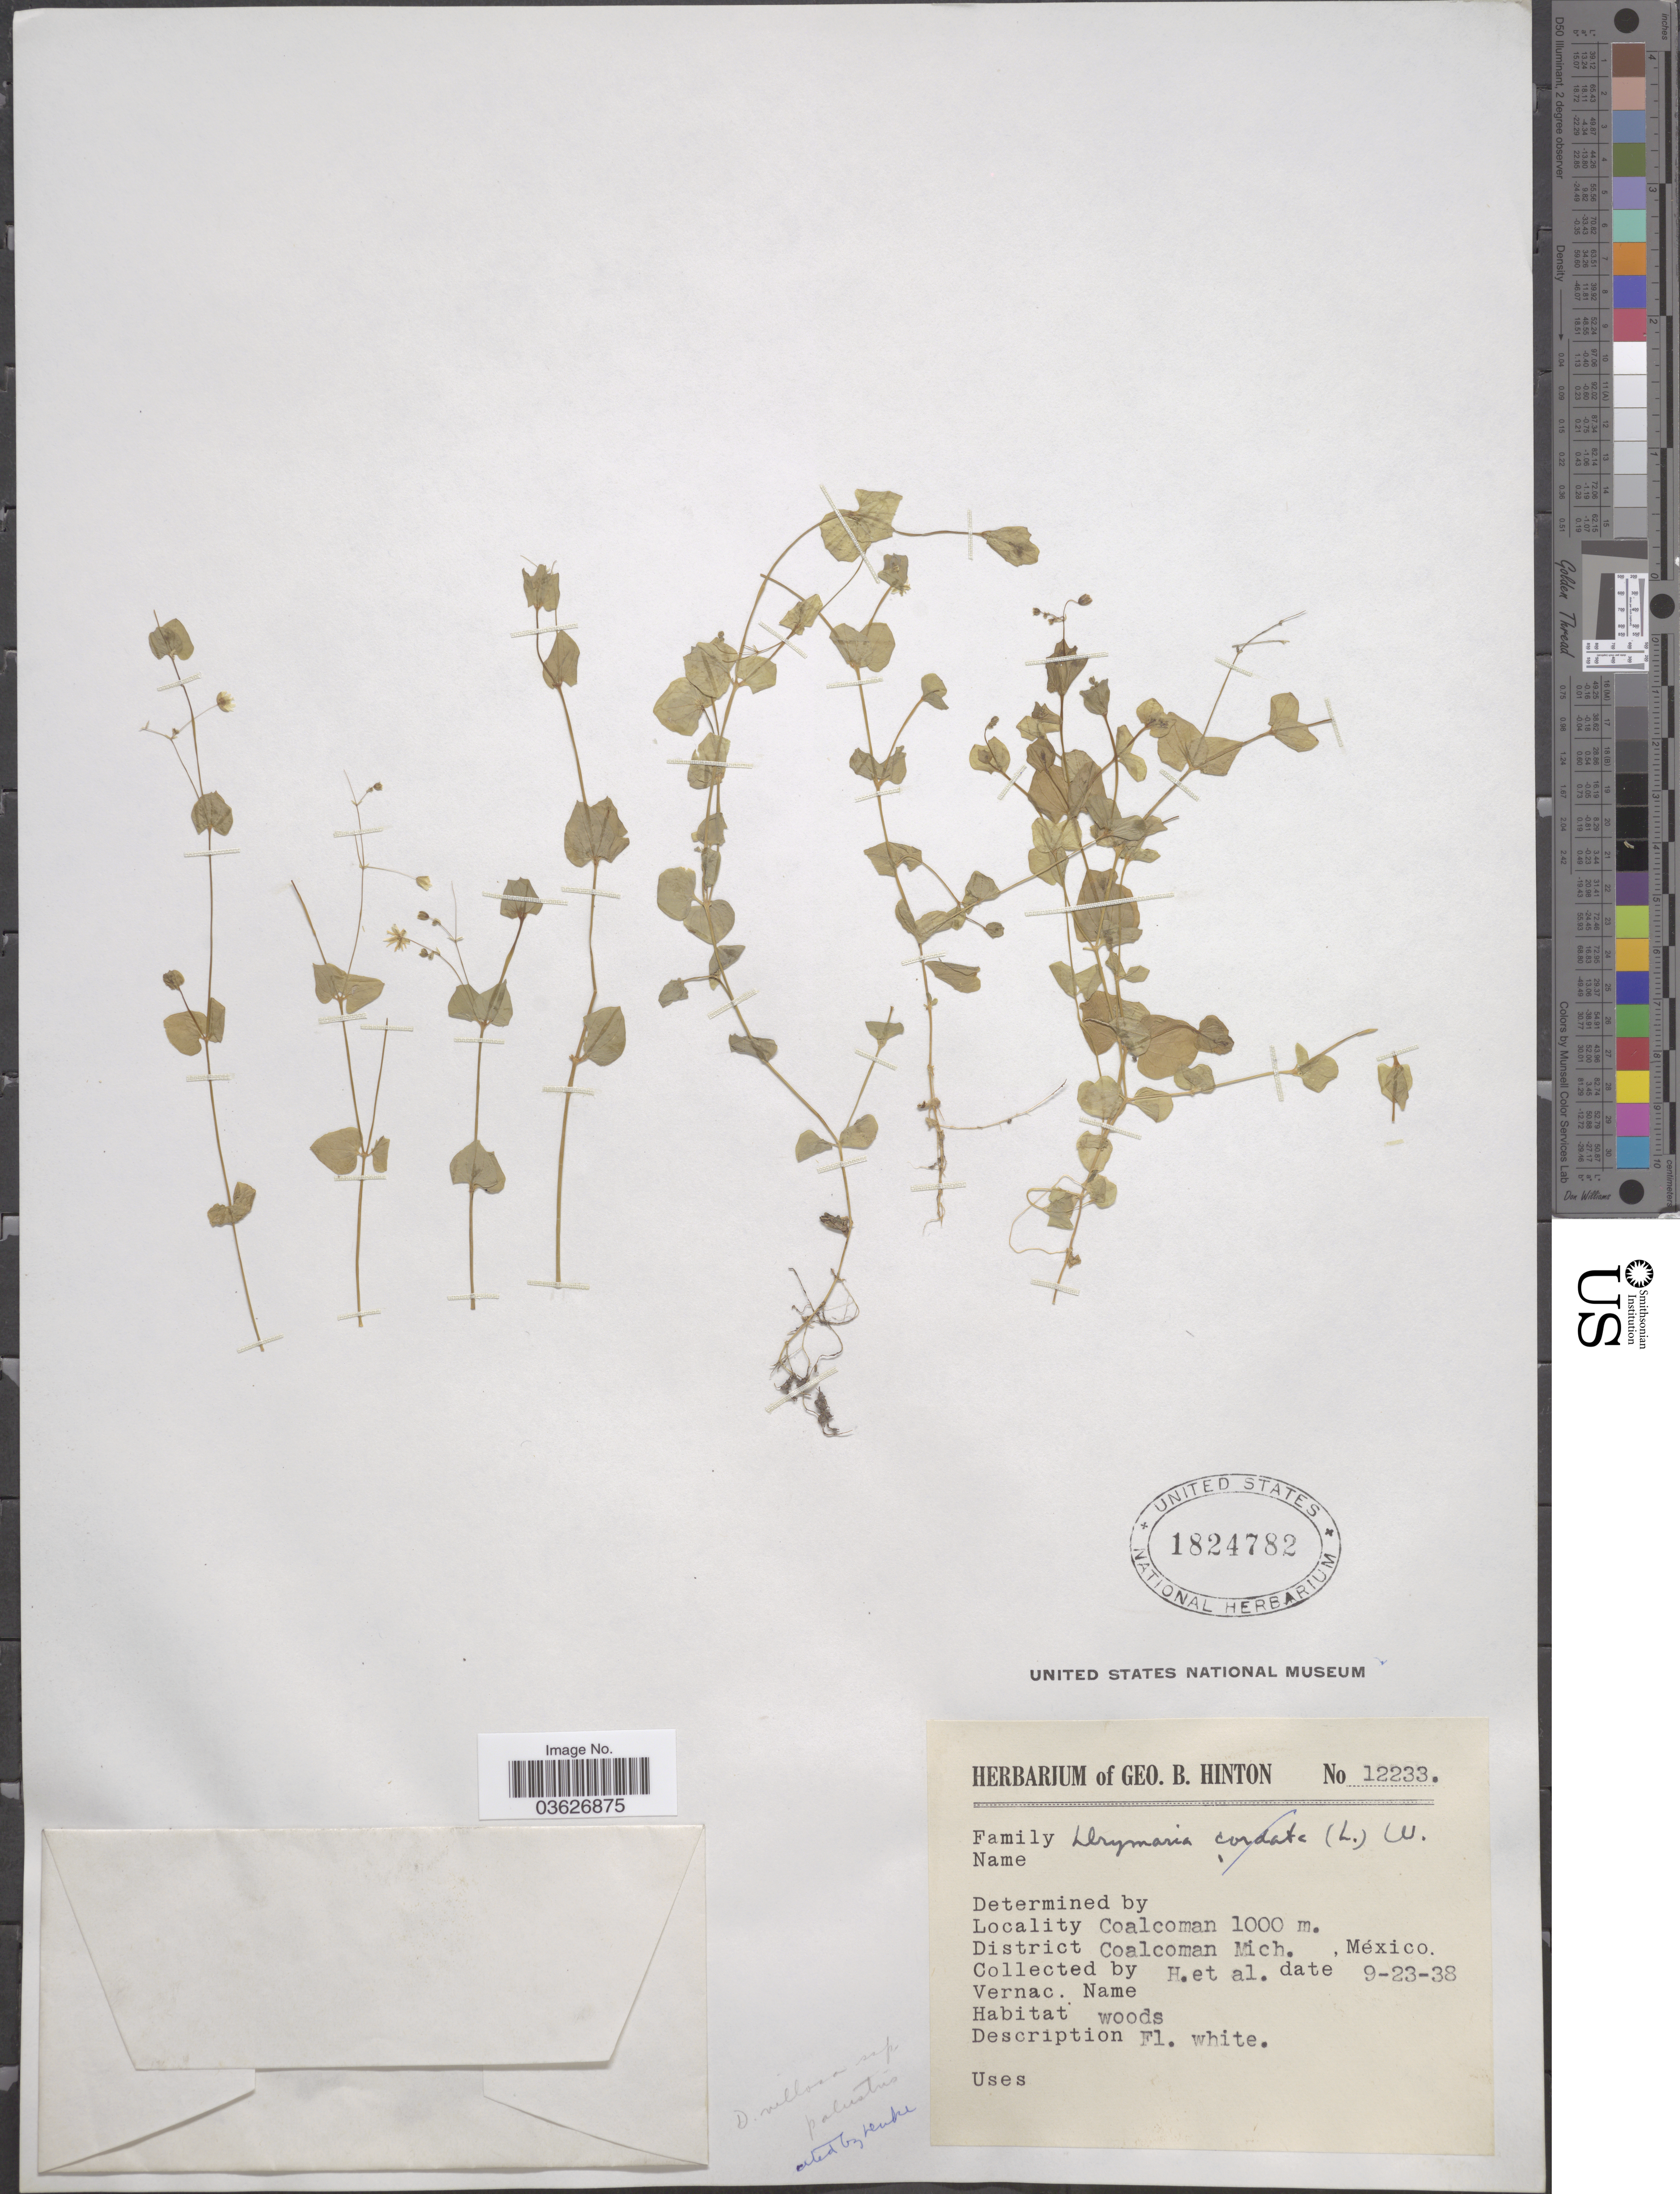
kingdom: Plantae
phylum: Tracheophyta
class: Magnoliopsida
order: Caryophyllales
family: Caryophyllaceae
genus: Drymaria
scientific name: Drymaria villosa subsp. palustris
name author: (Cham. & Schltdl.) J.A. Duke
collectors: G. B. Hinton & et al.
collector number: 12233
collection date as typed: Transcribed d/m/y: 23/9/38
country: Mexico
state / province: Michoacán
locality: Coalcoman. District Coalcoman Mich.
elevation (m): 1000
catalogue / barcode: US 1824782